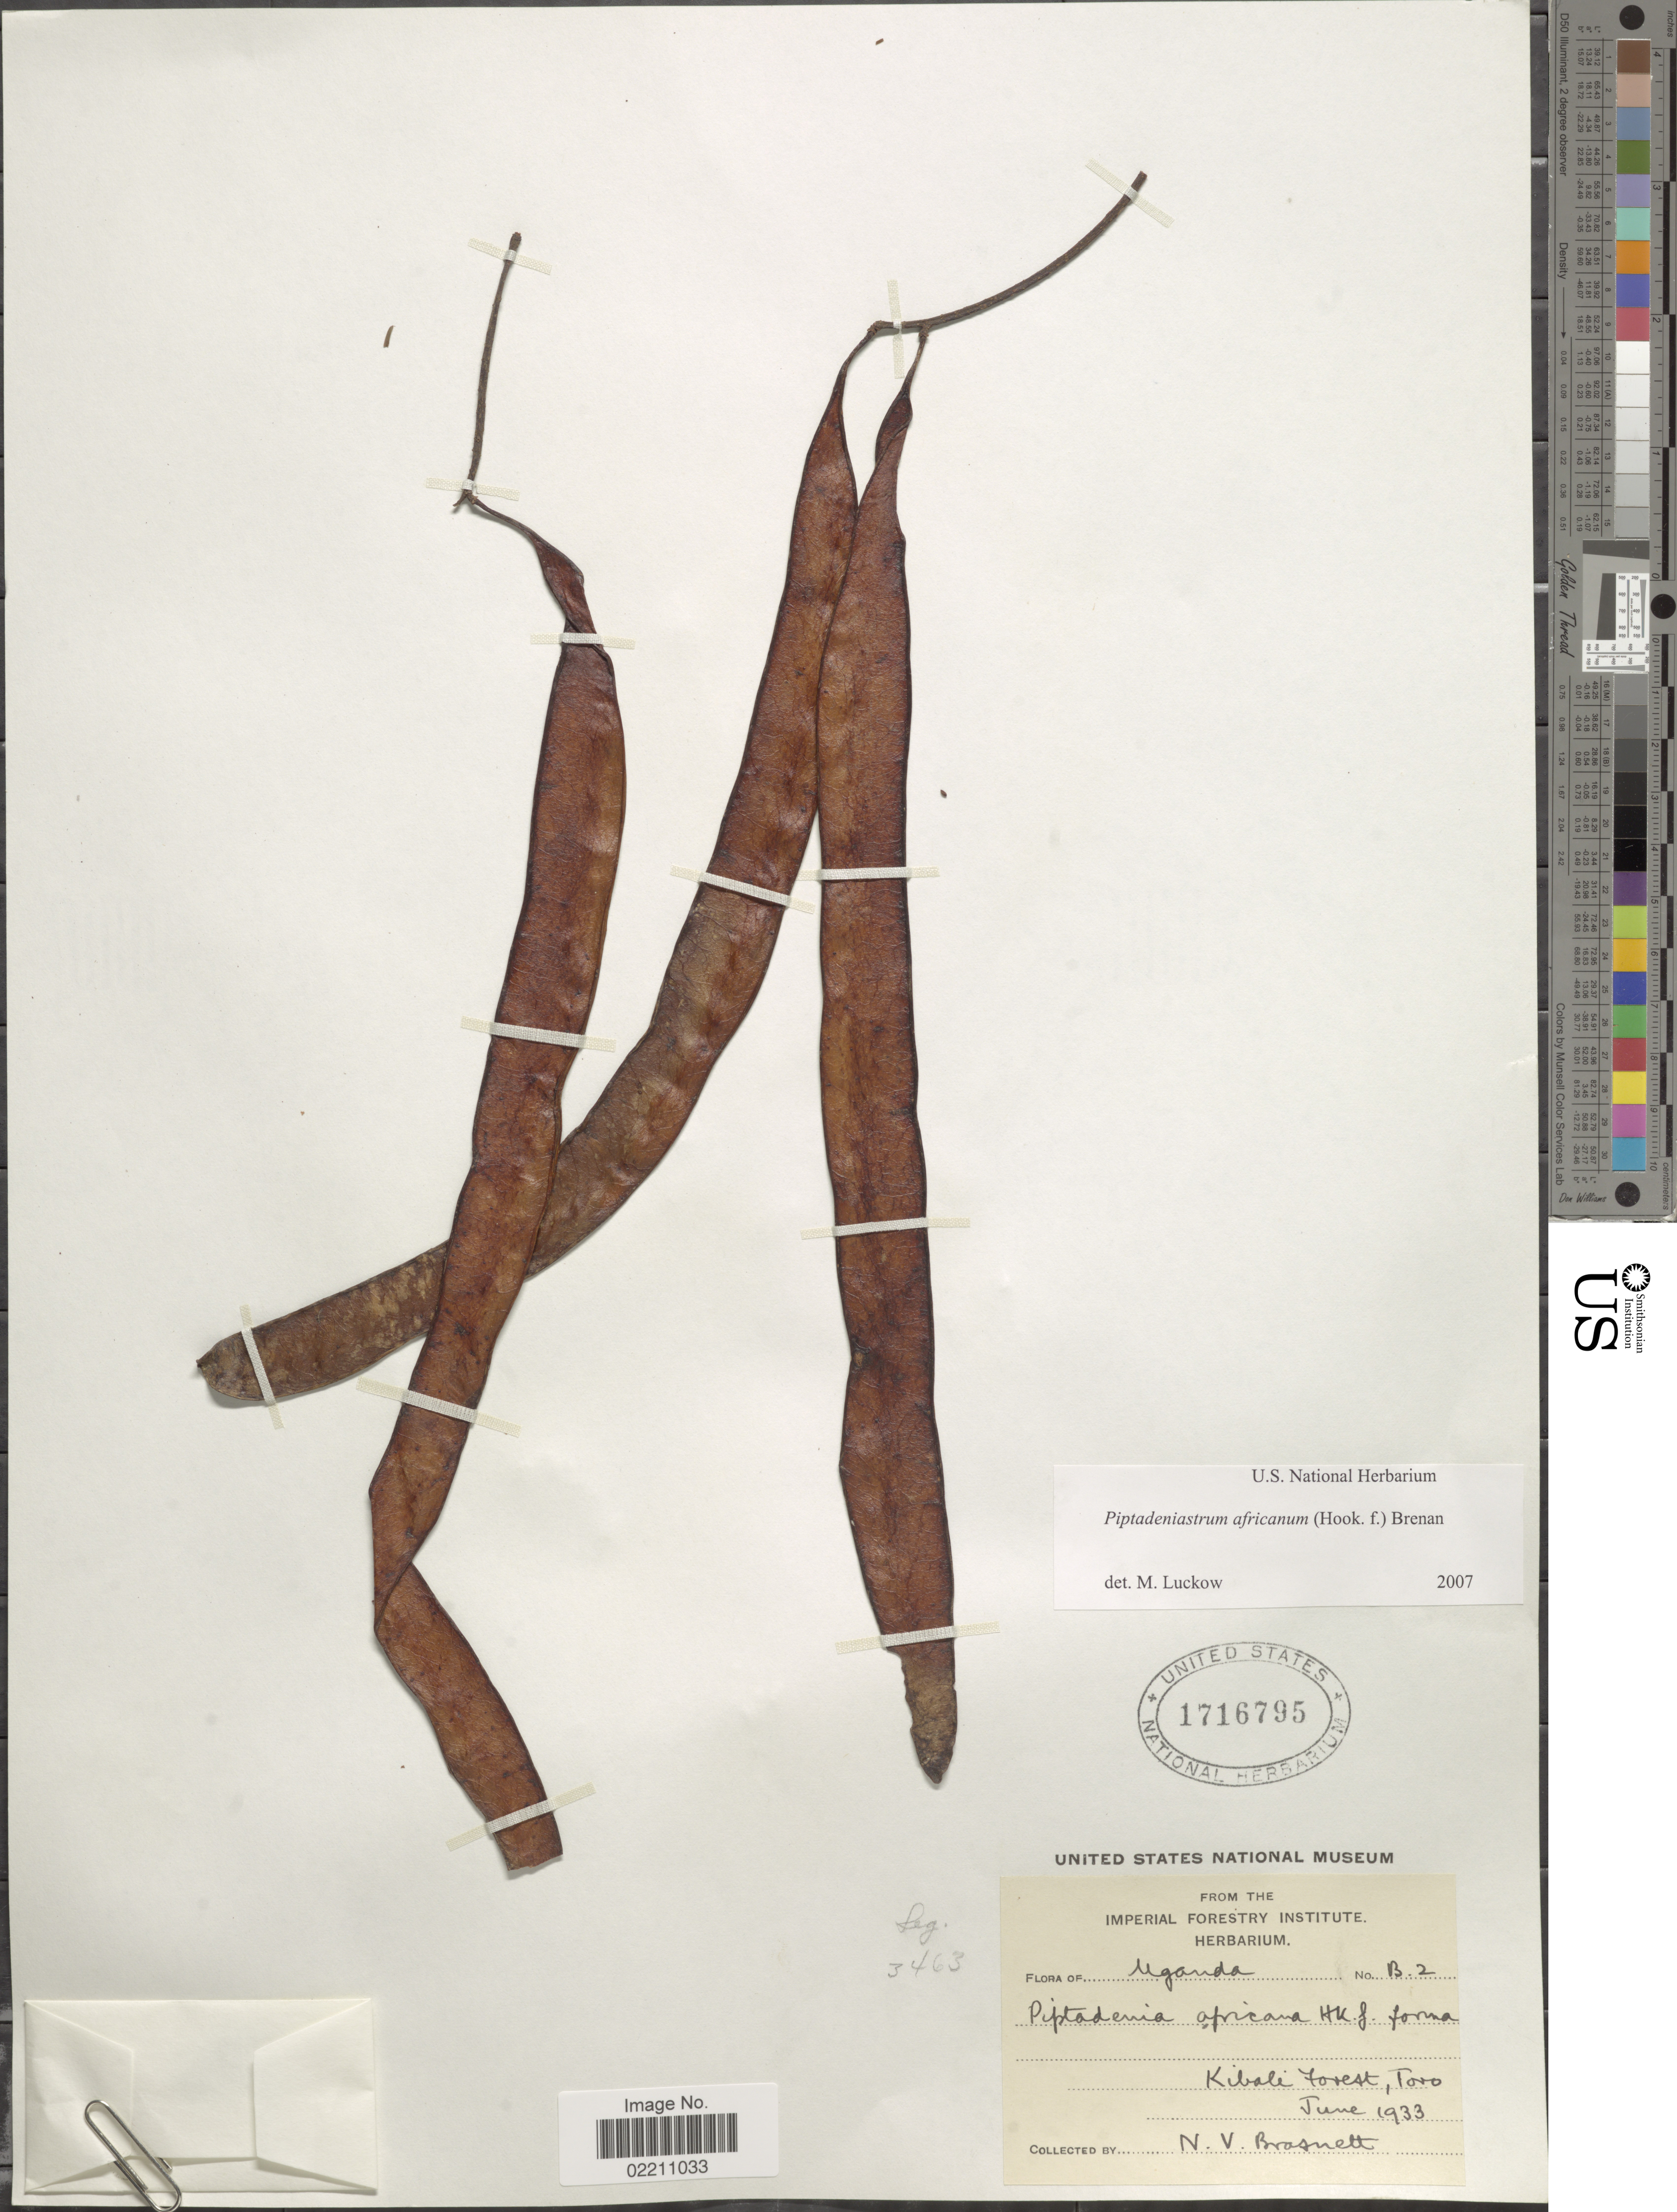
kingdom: Plantae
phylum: Tracheophyta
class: Magnoliopsida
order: Fabales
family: Fabaceae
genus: Piptadeniastrum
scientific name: Piptadeniastrum africanum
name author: (Hook. f.) Brenan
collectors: N. Brasnett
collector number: B2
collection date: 1933-06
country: Uganda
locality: Kibali Forest, Toro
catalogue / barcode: US 1716795